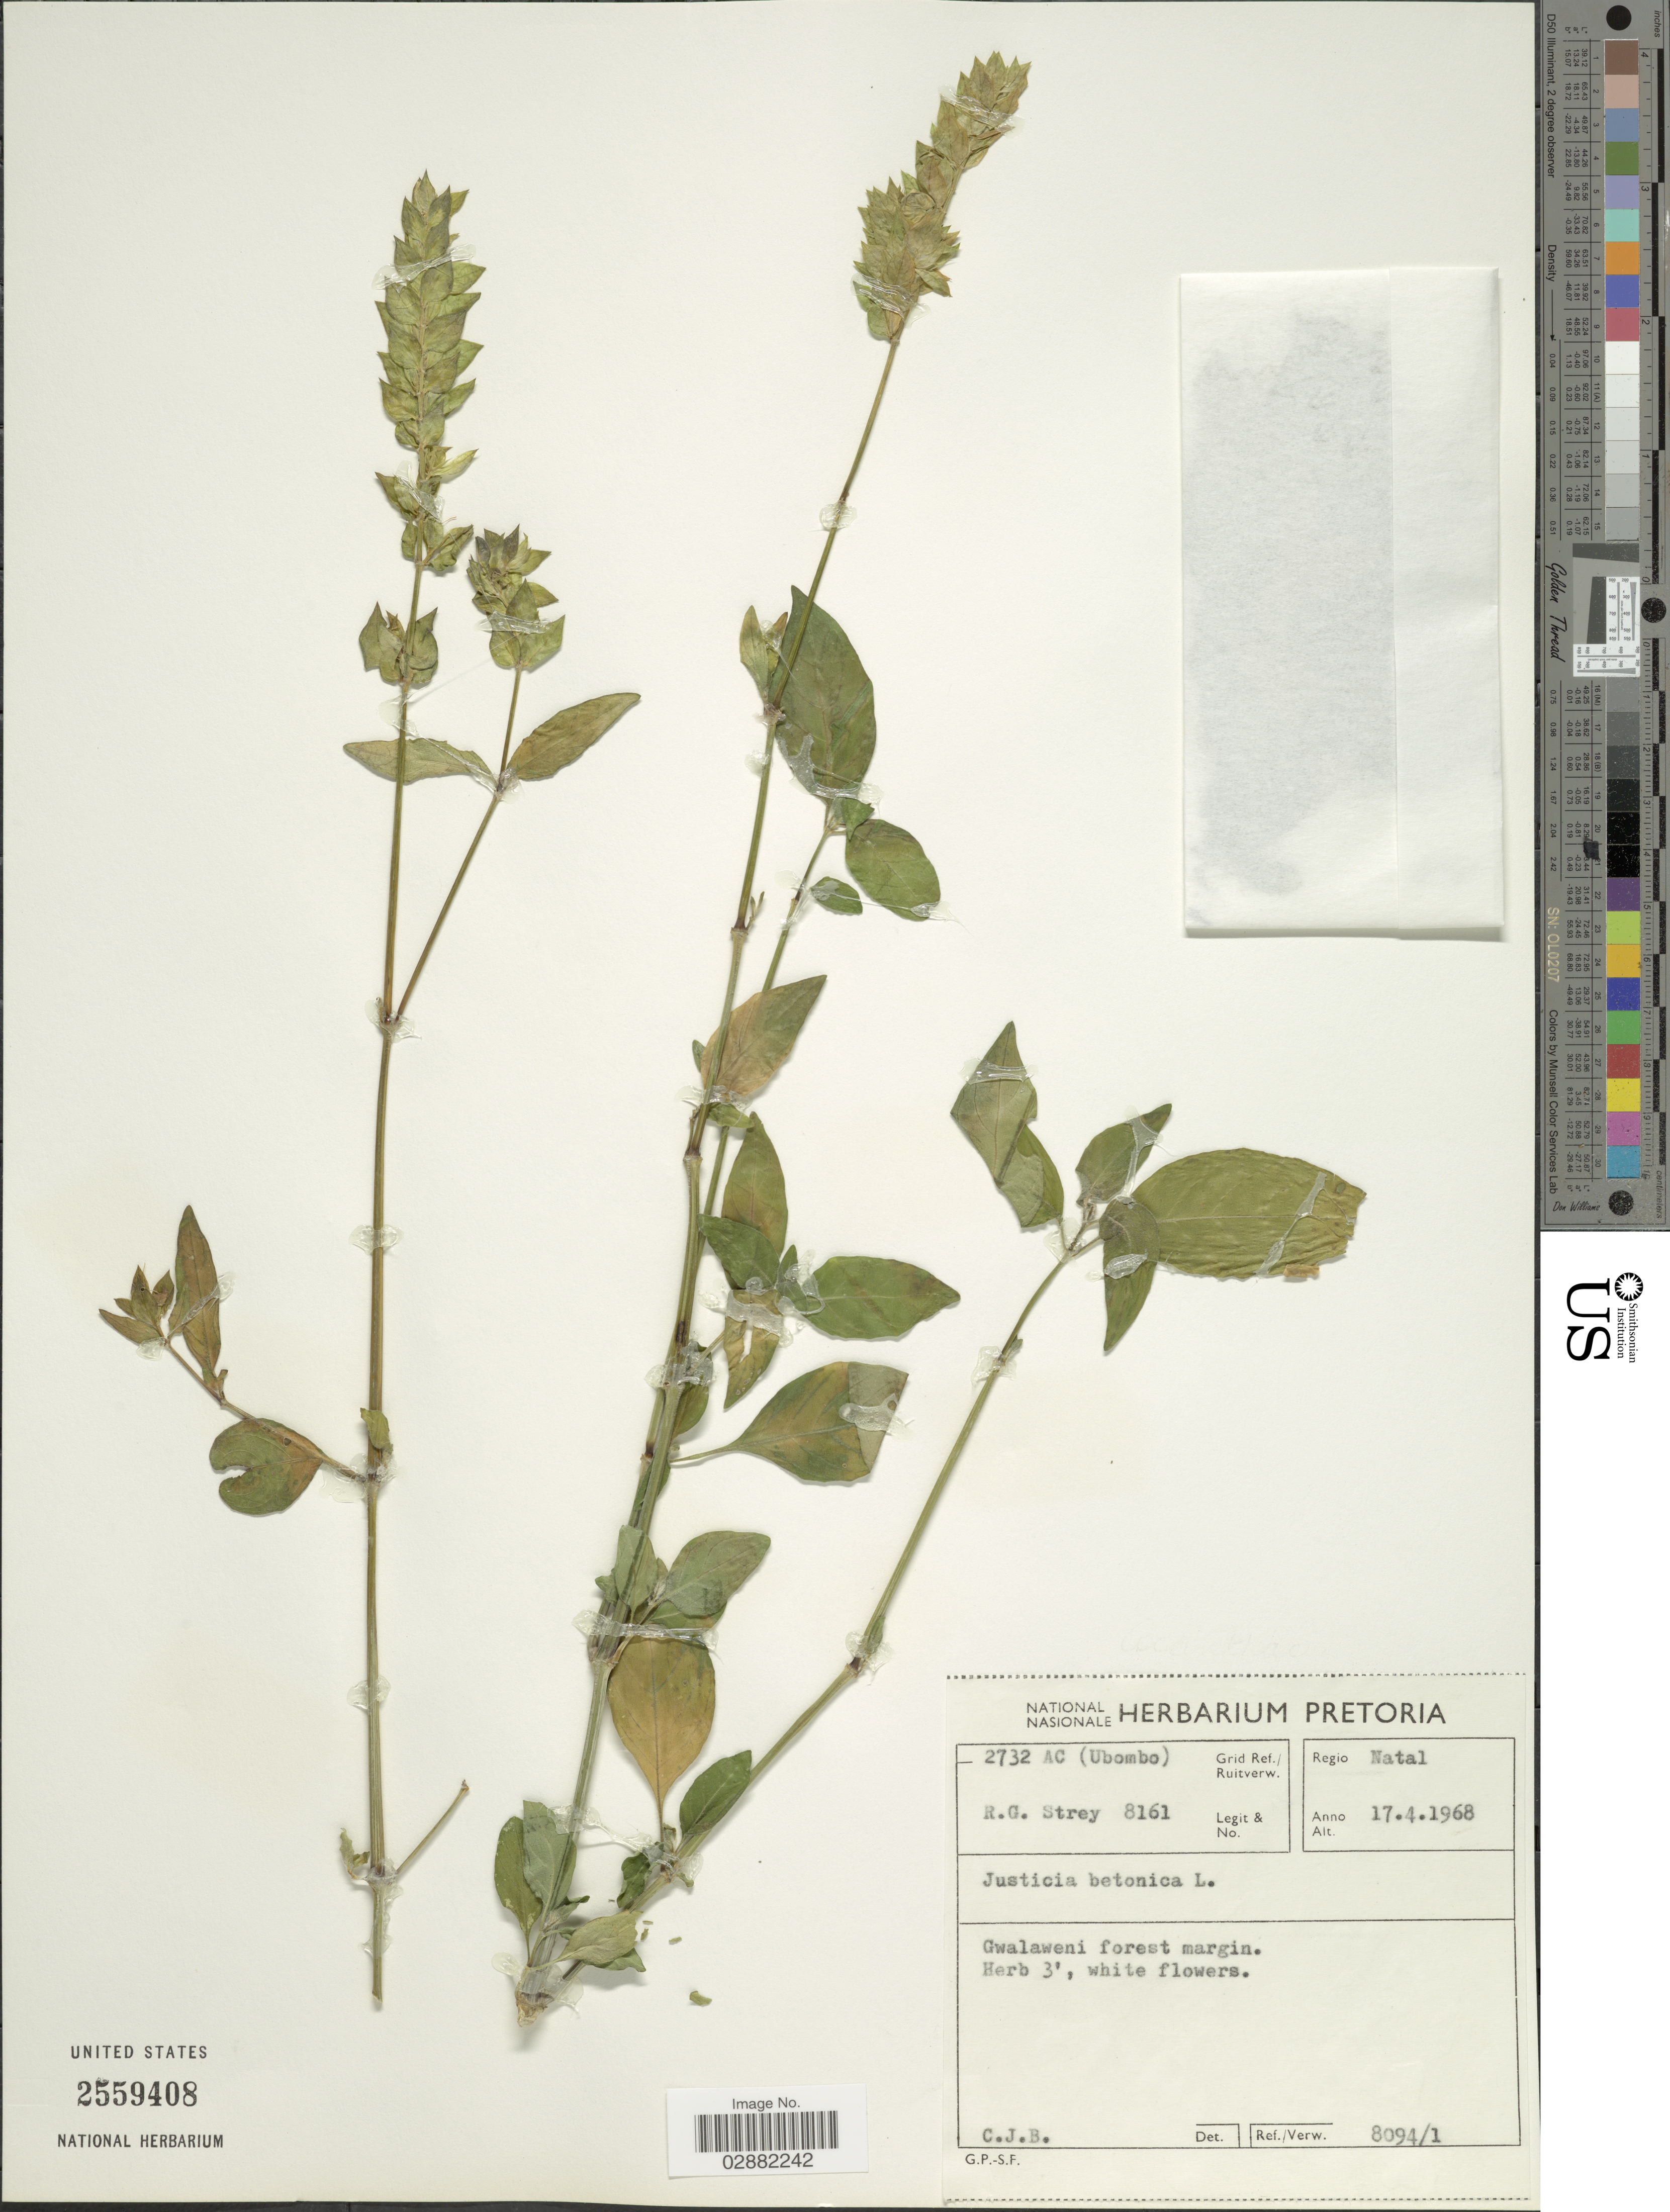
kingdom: Plantae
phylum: Tracheophyta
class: Magnoliopsida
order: Lamiales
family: Acanthaceae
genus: Justicia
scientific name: Justicia betonica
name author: L.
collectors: R. G. Strey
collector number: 8161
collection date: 1968-04-17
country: South Africa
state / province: KwaZulu-Natal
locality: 2732 AC (Ubombo) Grid Ref./ Ruitverw. Regio Natal. Gwalaweni forest margin.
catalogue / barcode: US 2559408